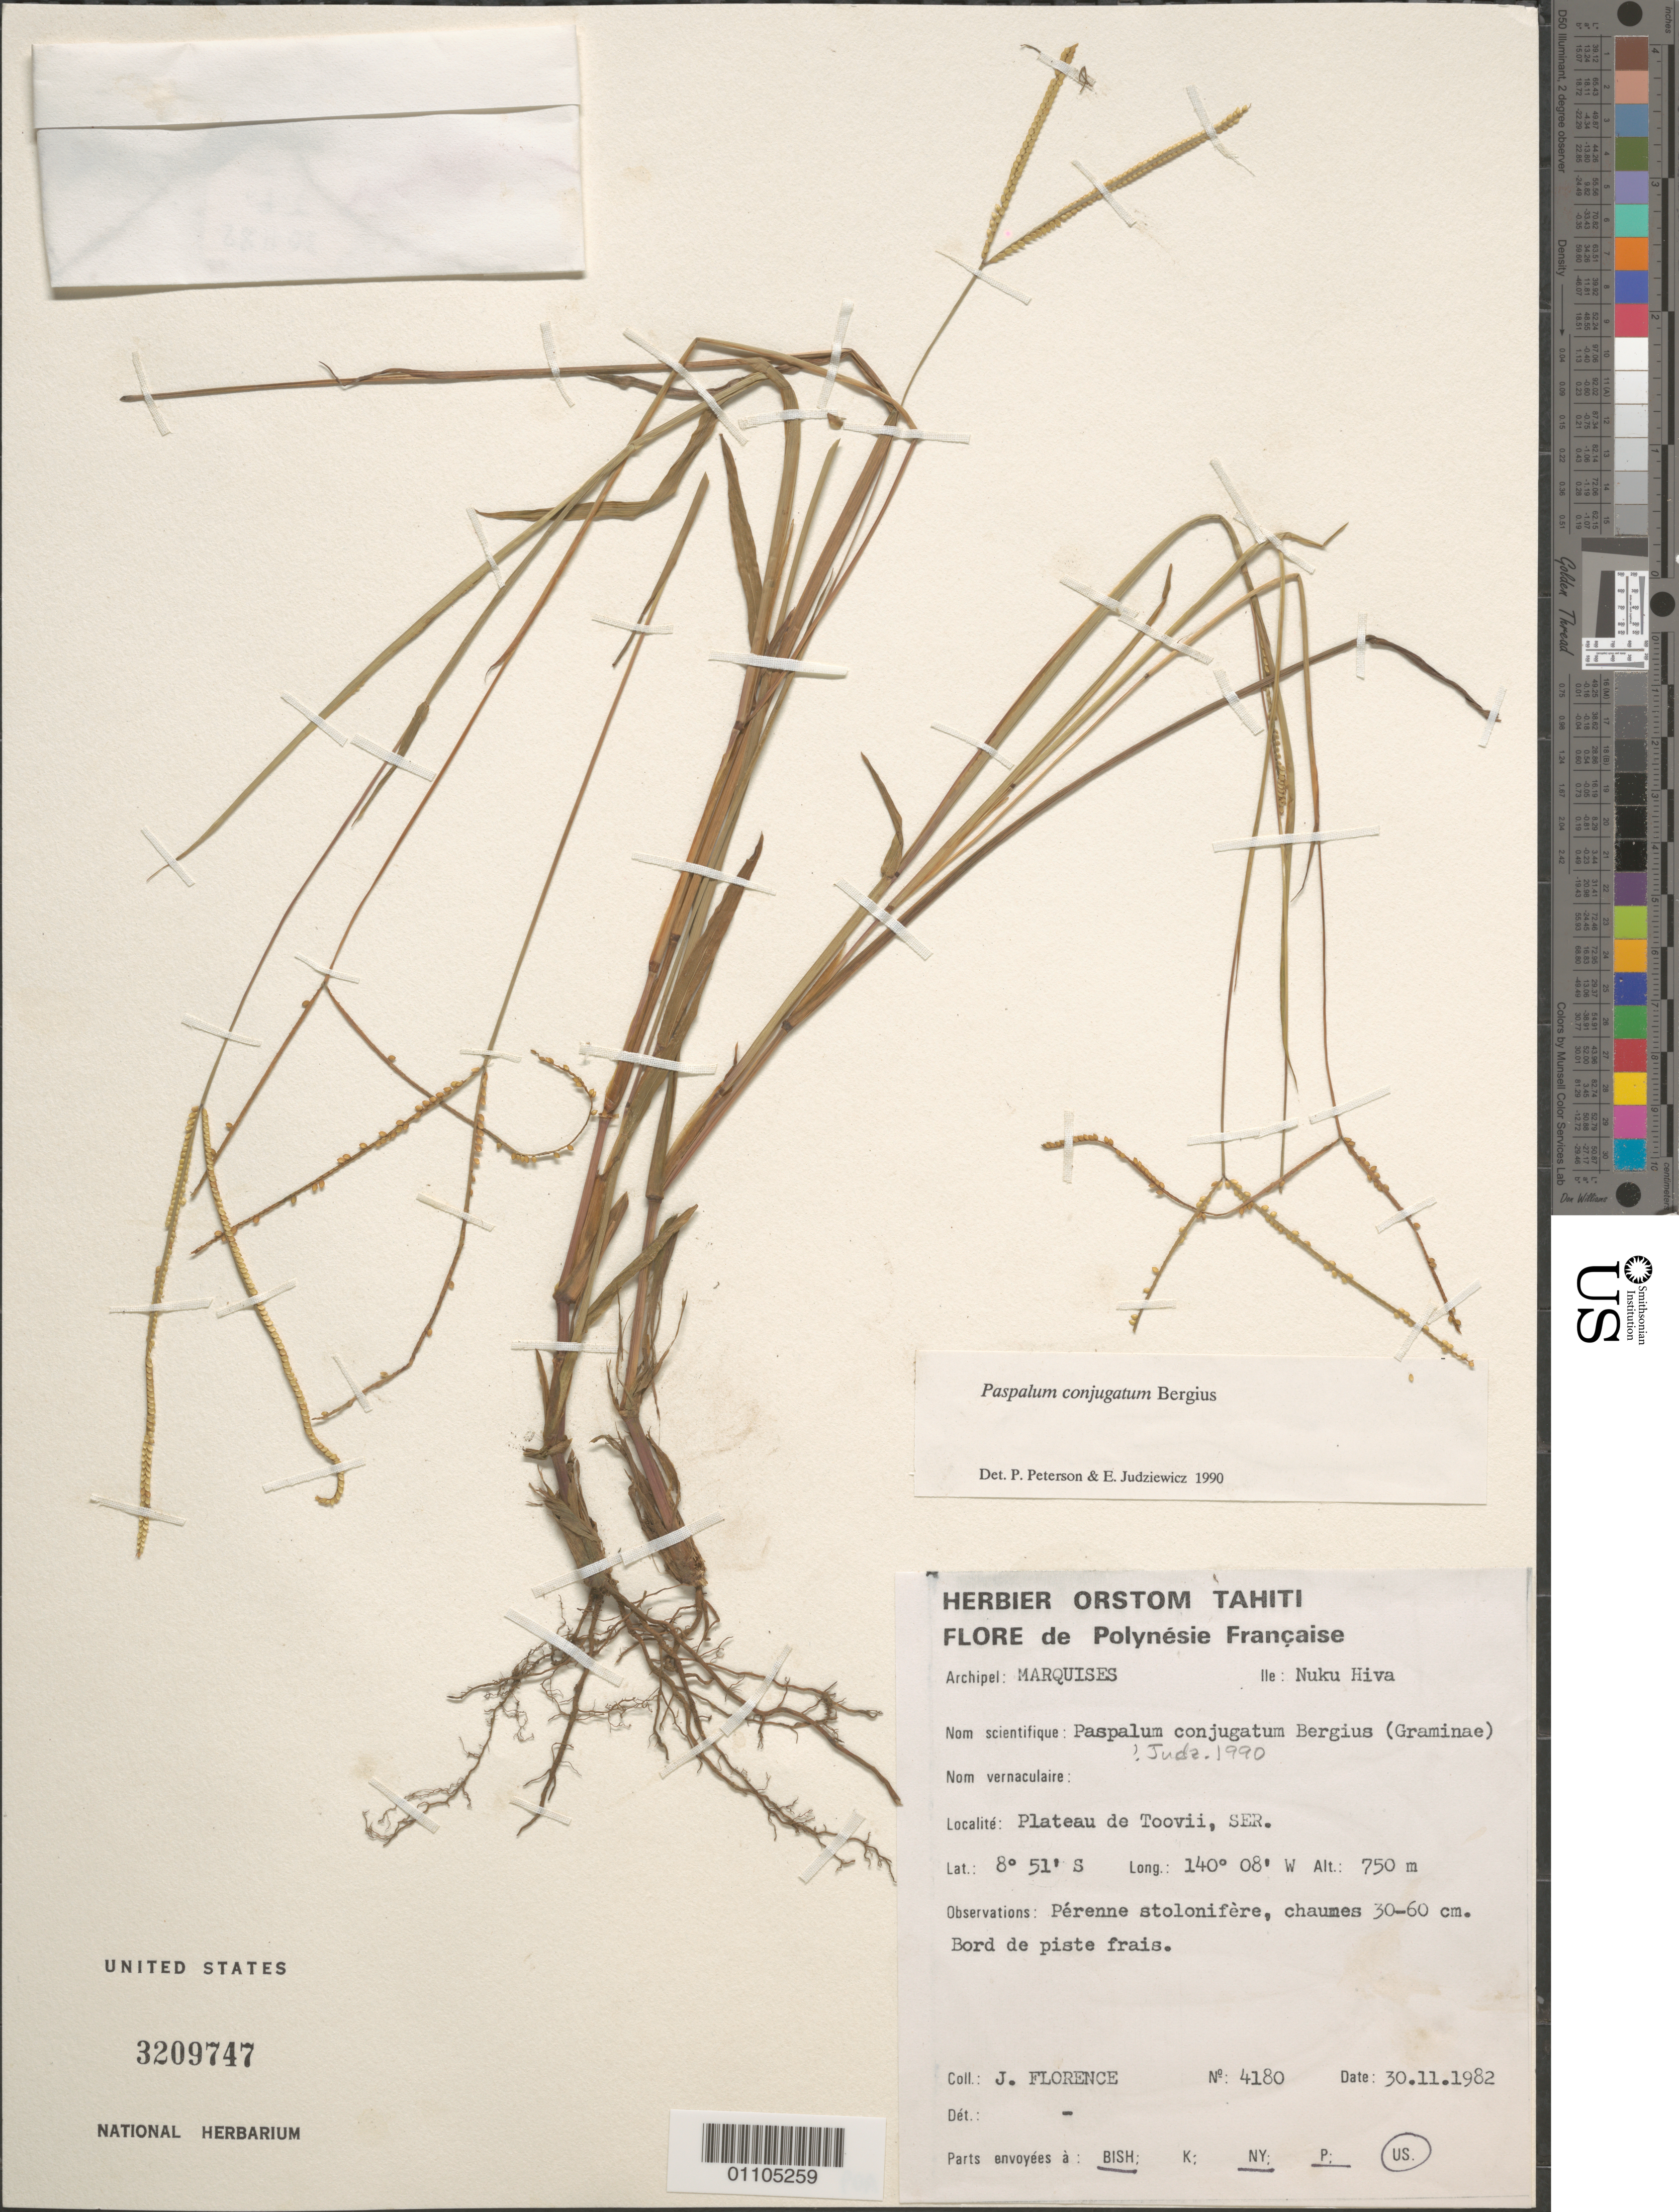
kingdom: Plantae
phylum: Tracheophyta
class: Liliopsida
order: Poales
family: Poaceae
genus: Paspalum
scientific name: Paspalum conjugatum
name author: P.J. Bergius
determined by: Peterson, P. M.; Judziewicz, E. J.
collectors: J. Florence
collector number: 4180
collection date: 1982-11-30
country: French Polynesia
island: Nuku Hiva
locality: Plateau de Toovii, SER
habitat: bord de piste frais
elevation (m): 30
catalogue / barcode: US 3209747